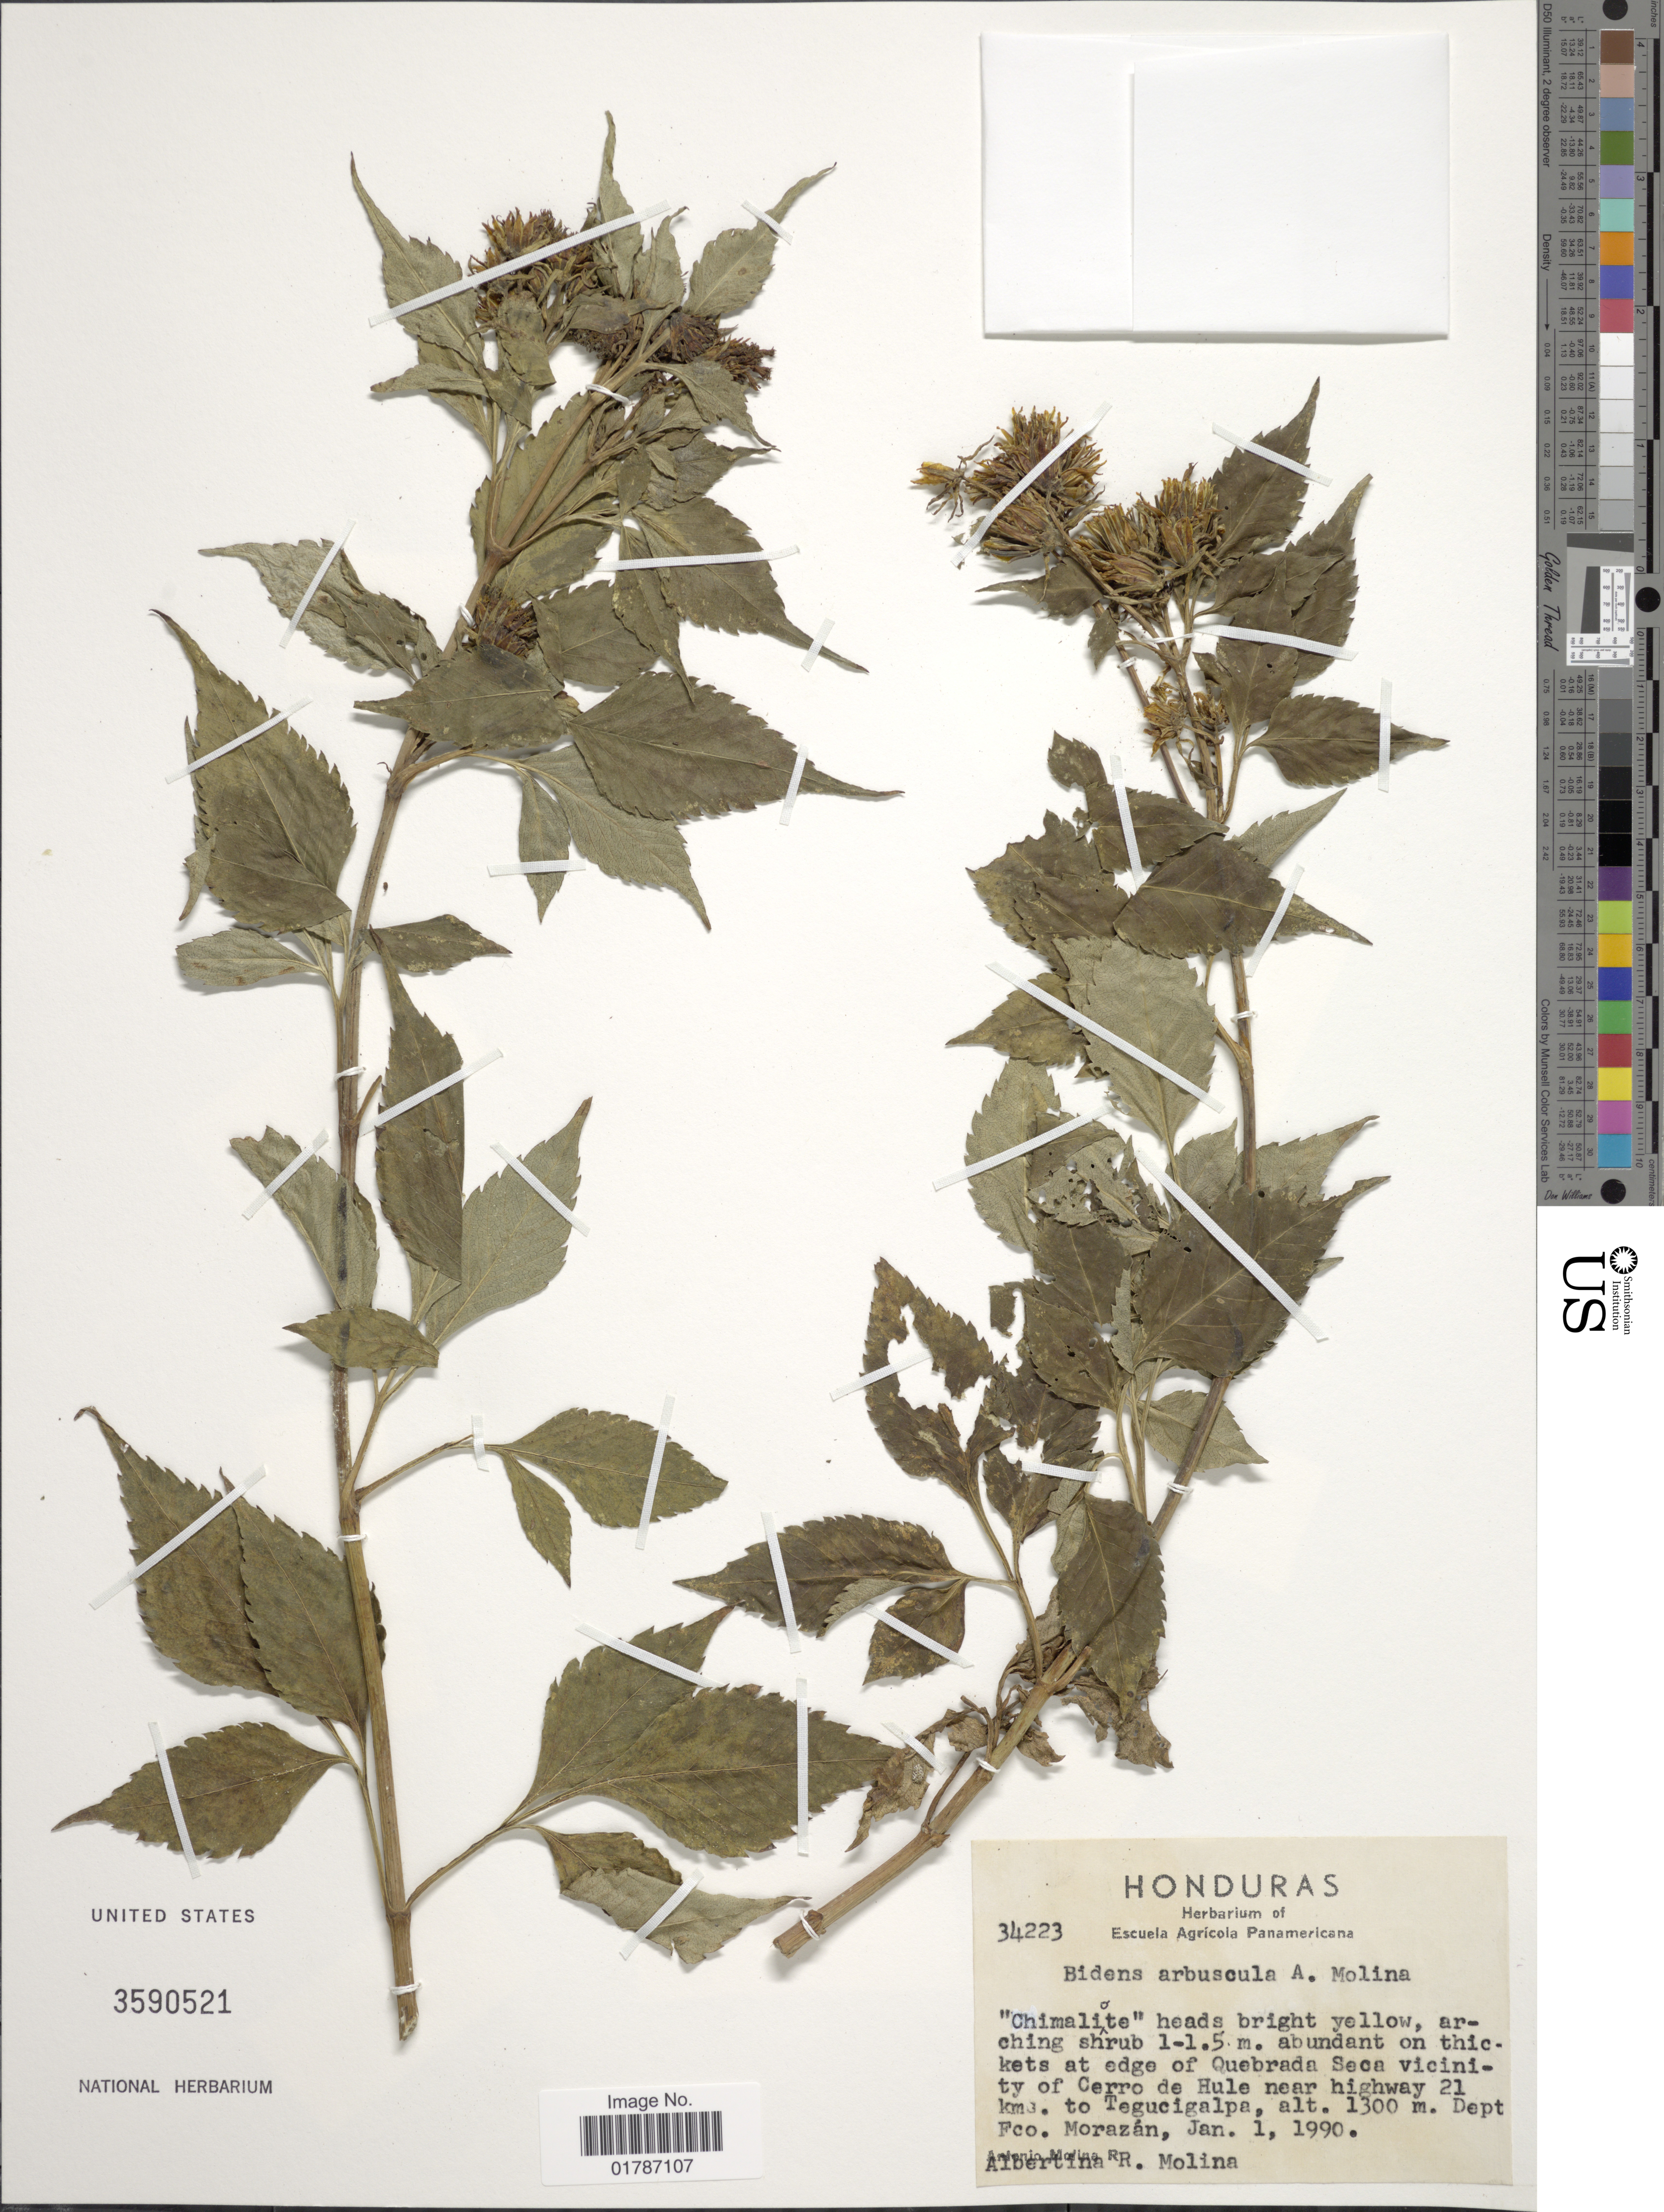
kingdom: Plantae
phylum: Tracheophyta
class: Magnoliopsida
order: Asterales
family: Asteraceae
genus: Bidens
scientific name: Bidens arbuscula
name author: Ant. Molina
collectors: A. Molina R. & A. R. Molina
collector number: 34223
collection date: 1990-01-01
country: Honduras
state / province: Fco. Morazán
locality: Abundant on thickets at edge of Quebrada Seca vicinity of Cerro de Hule near highway 21 kms. to Tegucigalpa, dept. Fco. Morazan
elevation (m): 1300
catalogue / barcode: US 3590521